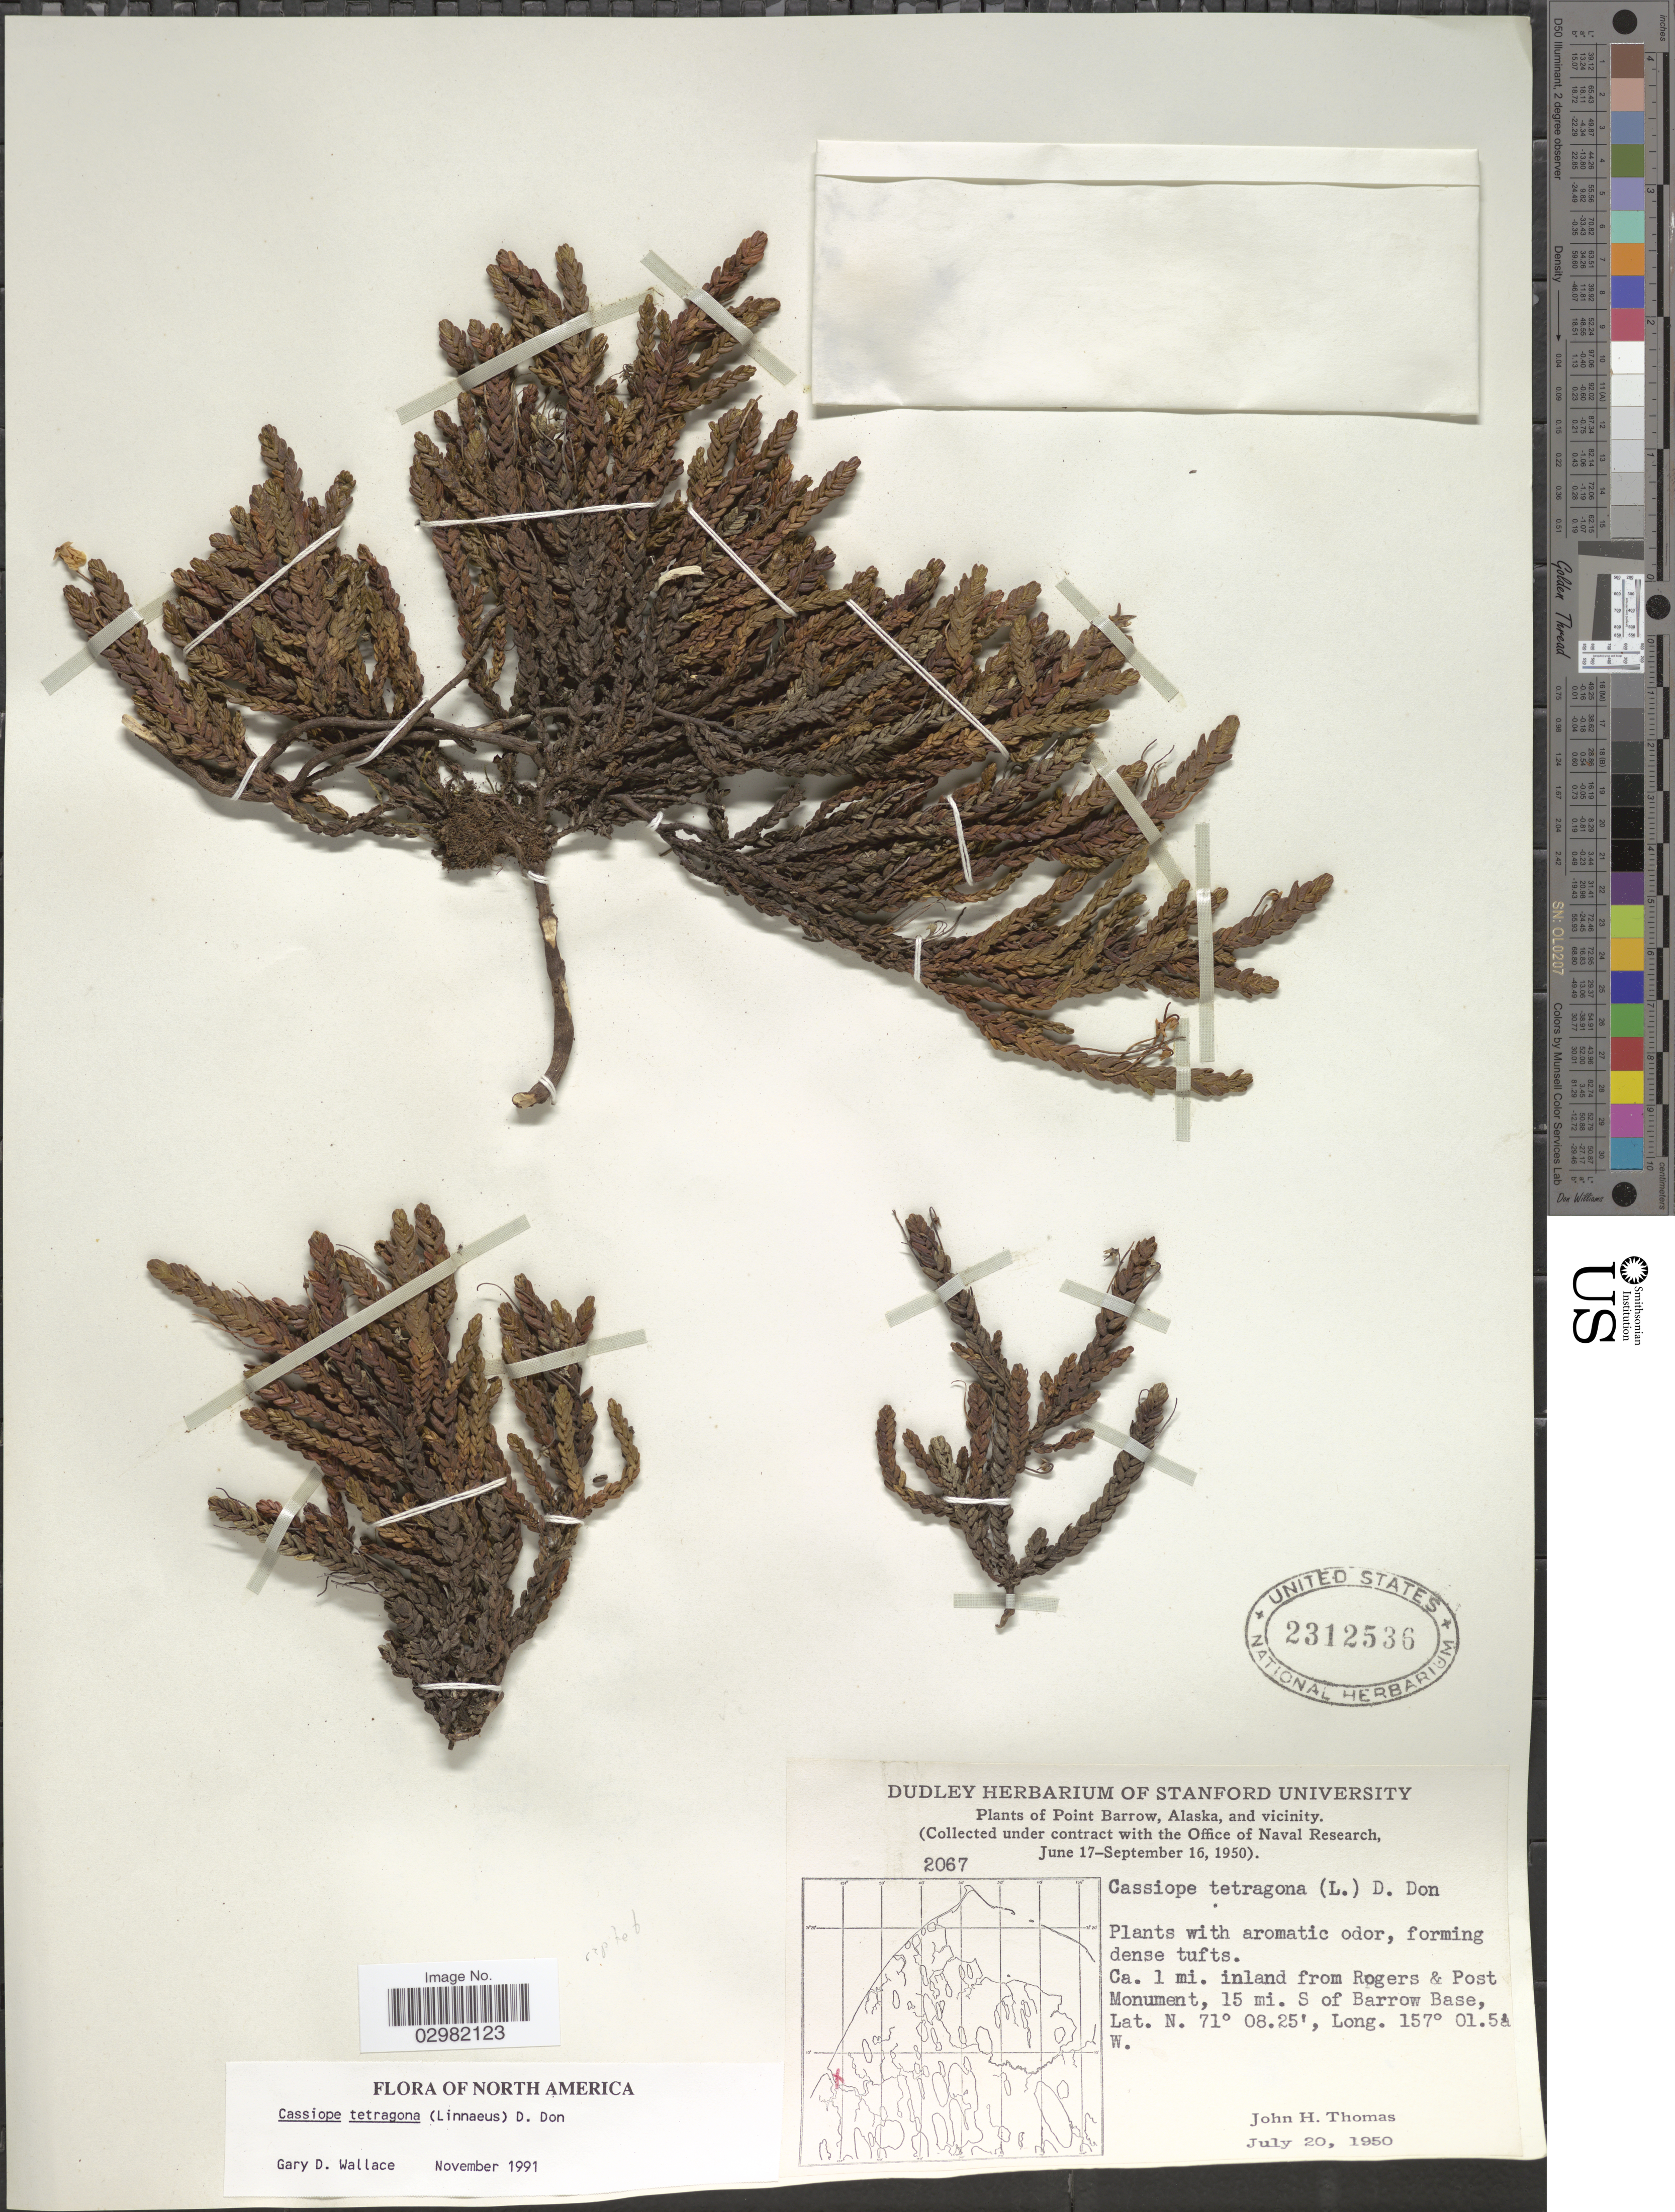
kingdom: Plantae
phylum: Tracheophyta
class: Magnoliopsida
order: Ericales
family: Ericaceae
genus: Cassiope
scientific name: Cassiope tetragona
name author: (L.) D. Don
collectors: J. H. Thomas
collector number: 2067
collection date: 1950-07-20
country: United States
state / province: Alaska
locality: Point Barrow, and vicinity. Ca. 1 mi. inland from Rogers & Post Monument, 15 mi. S. of Barrow Base.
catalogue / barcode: US 2312536